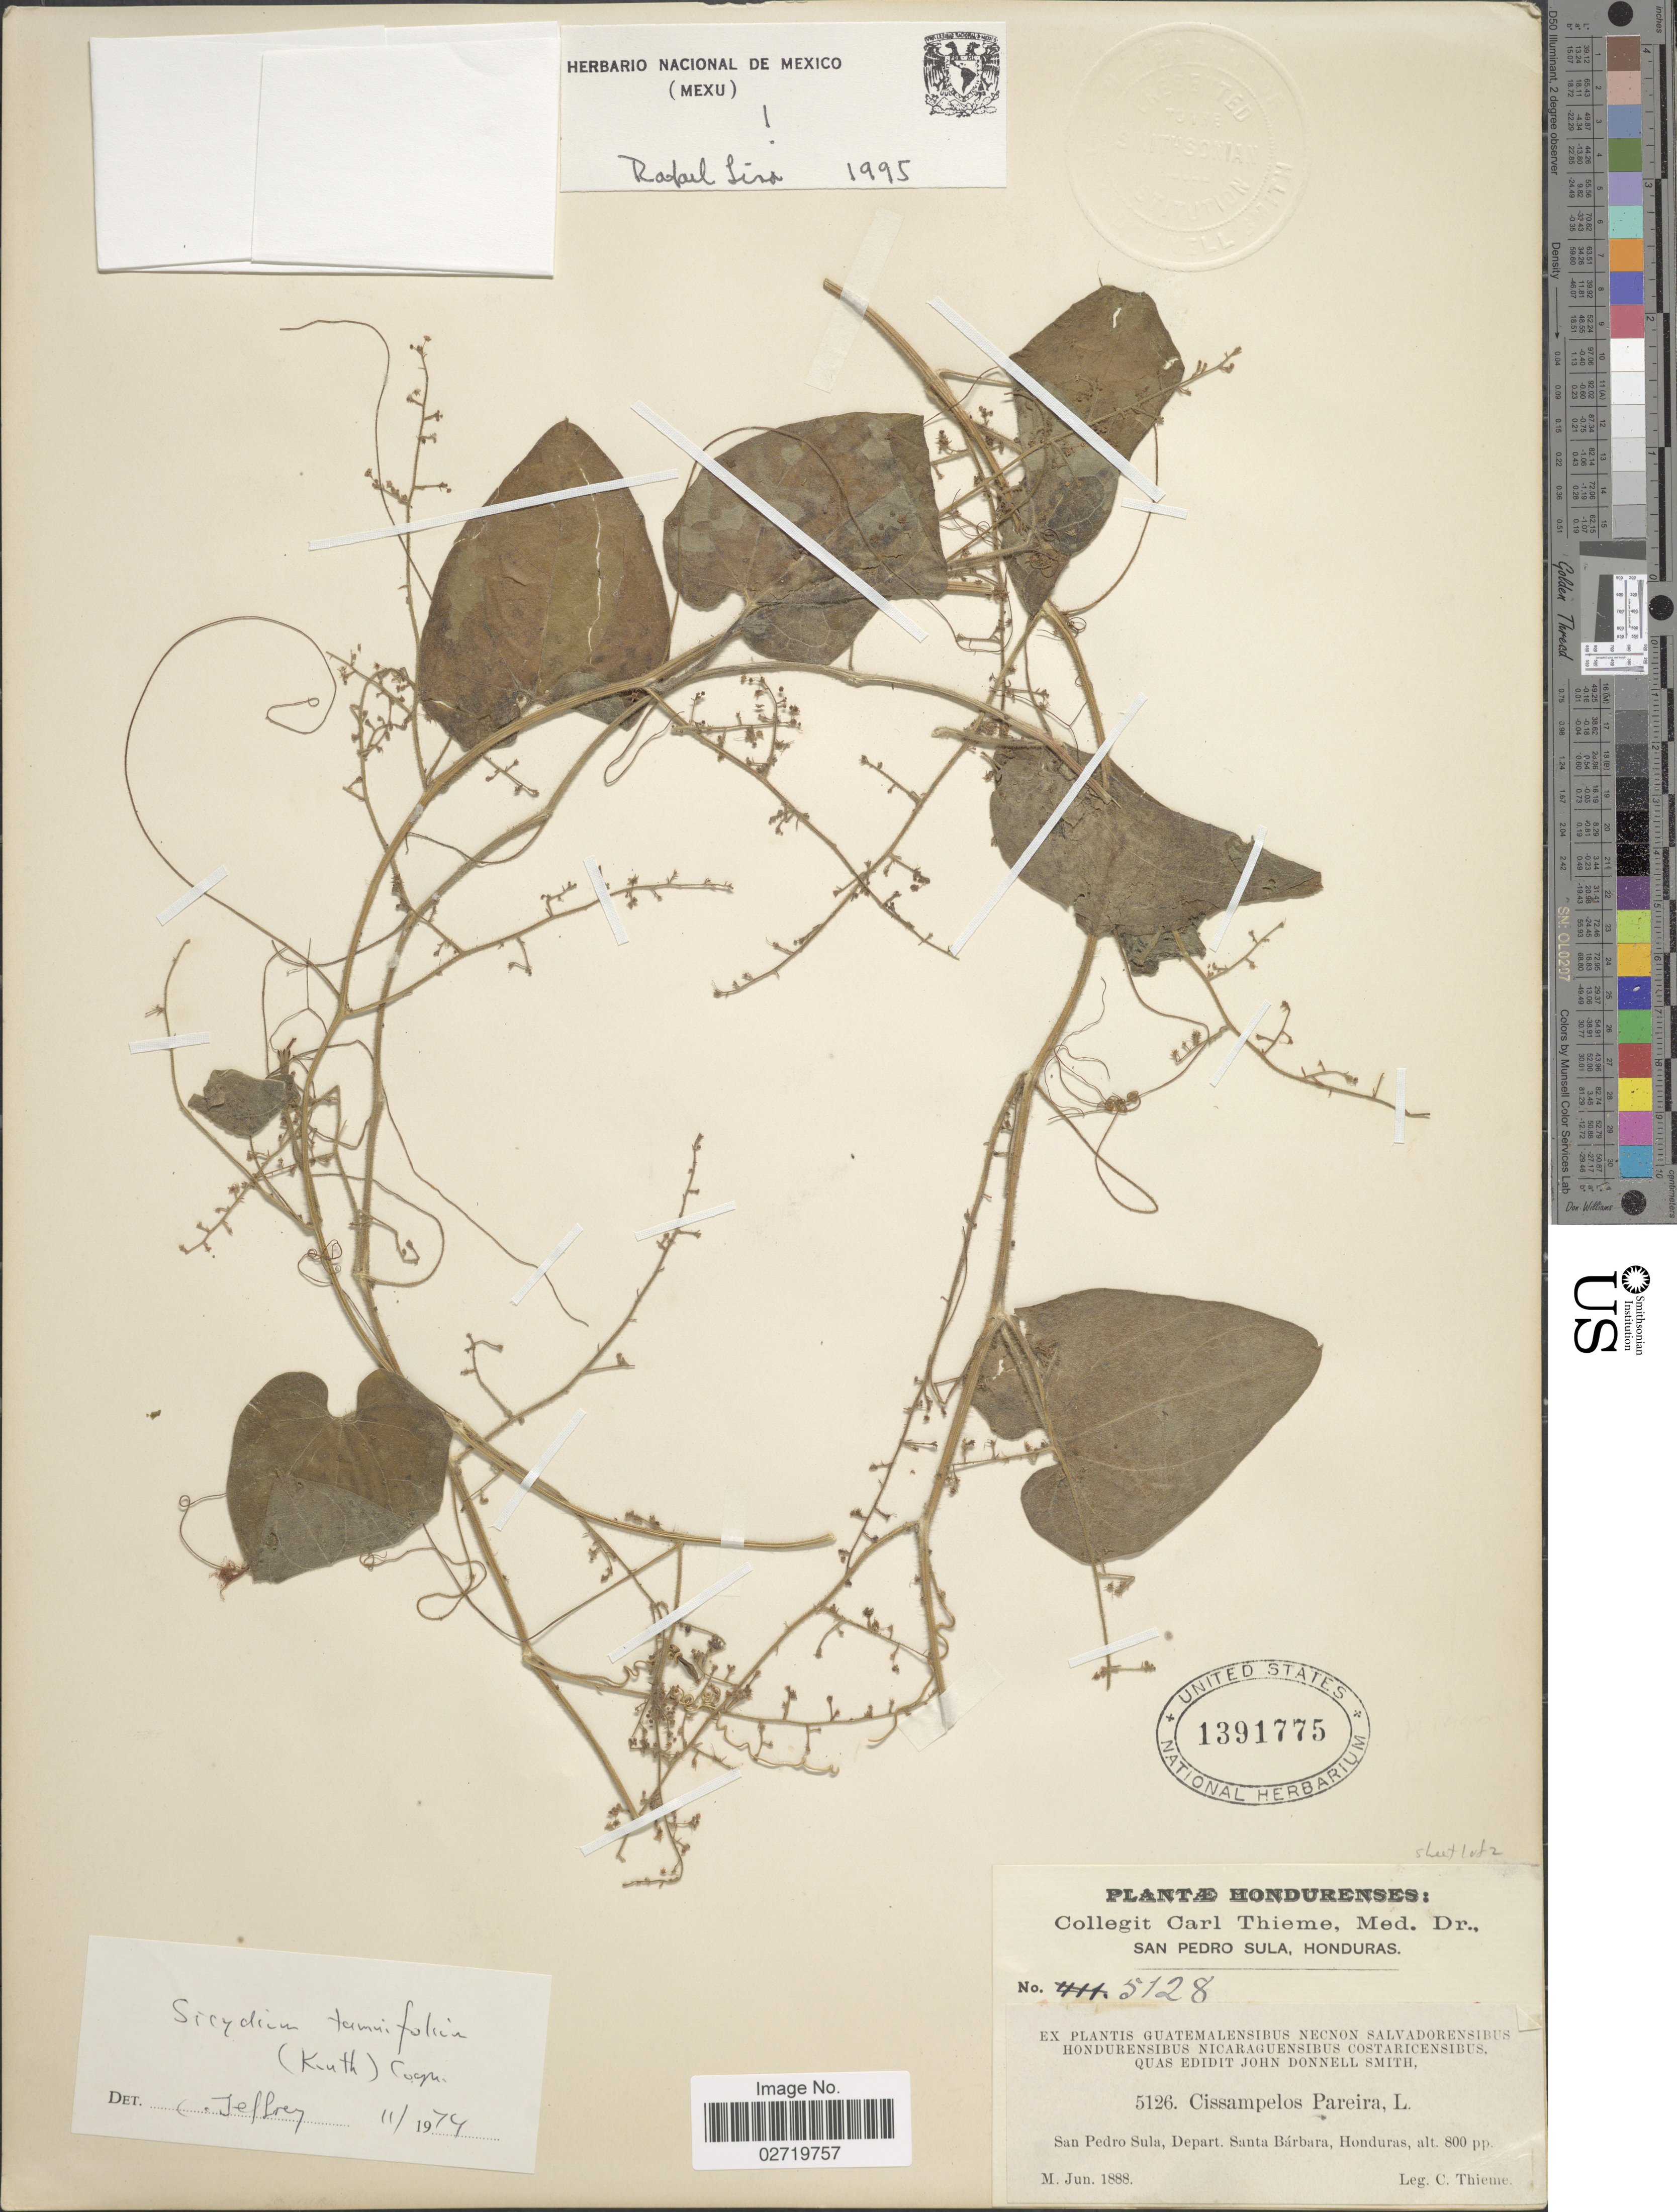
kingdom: Plantae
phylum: Tracheophyta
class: Magnoliopsida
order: Cucurbitales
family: Cucurbitaceae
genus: Sicydium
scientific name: Sicydium tamnifolium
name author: (Kunth) Cogn.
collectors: C. Thieme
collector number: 5128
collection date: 1888-06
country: Honduras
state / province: Santa Bárbara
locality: San Pedro Sula, Depart. Santa Bárbara.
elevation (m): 244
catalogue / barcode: US 1391775